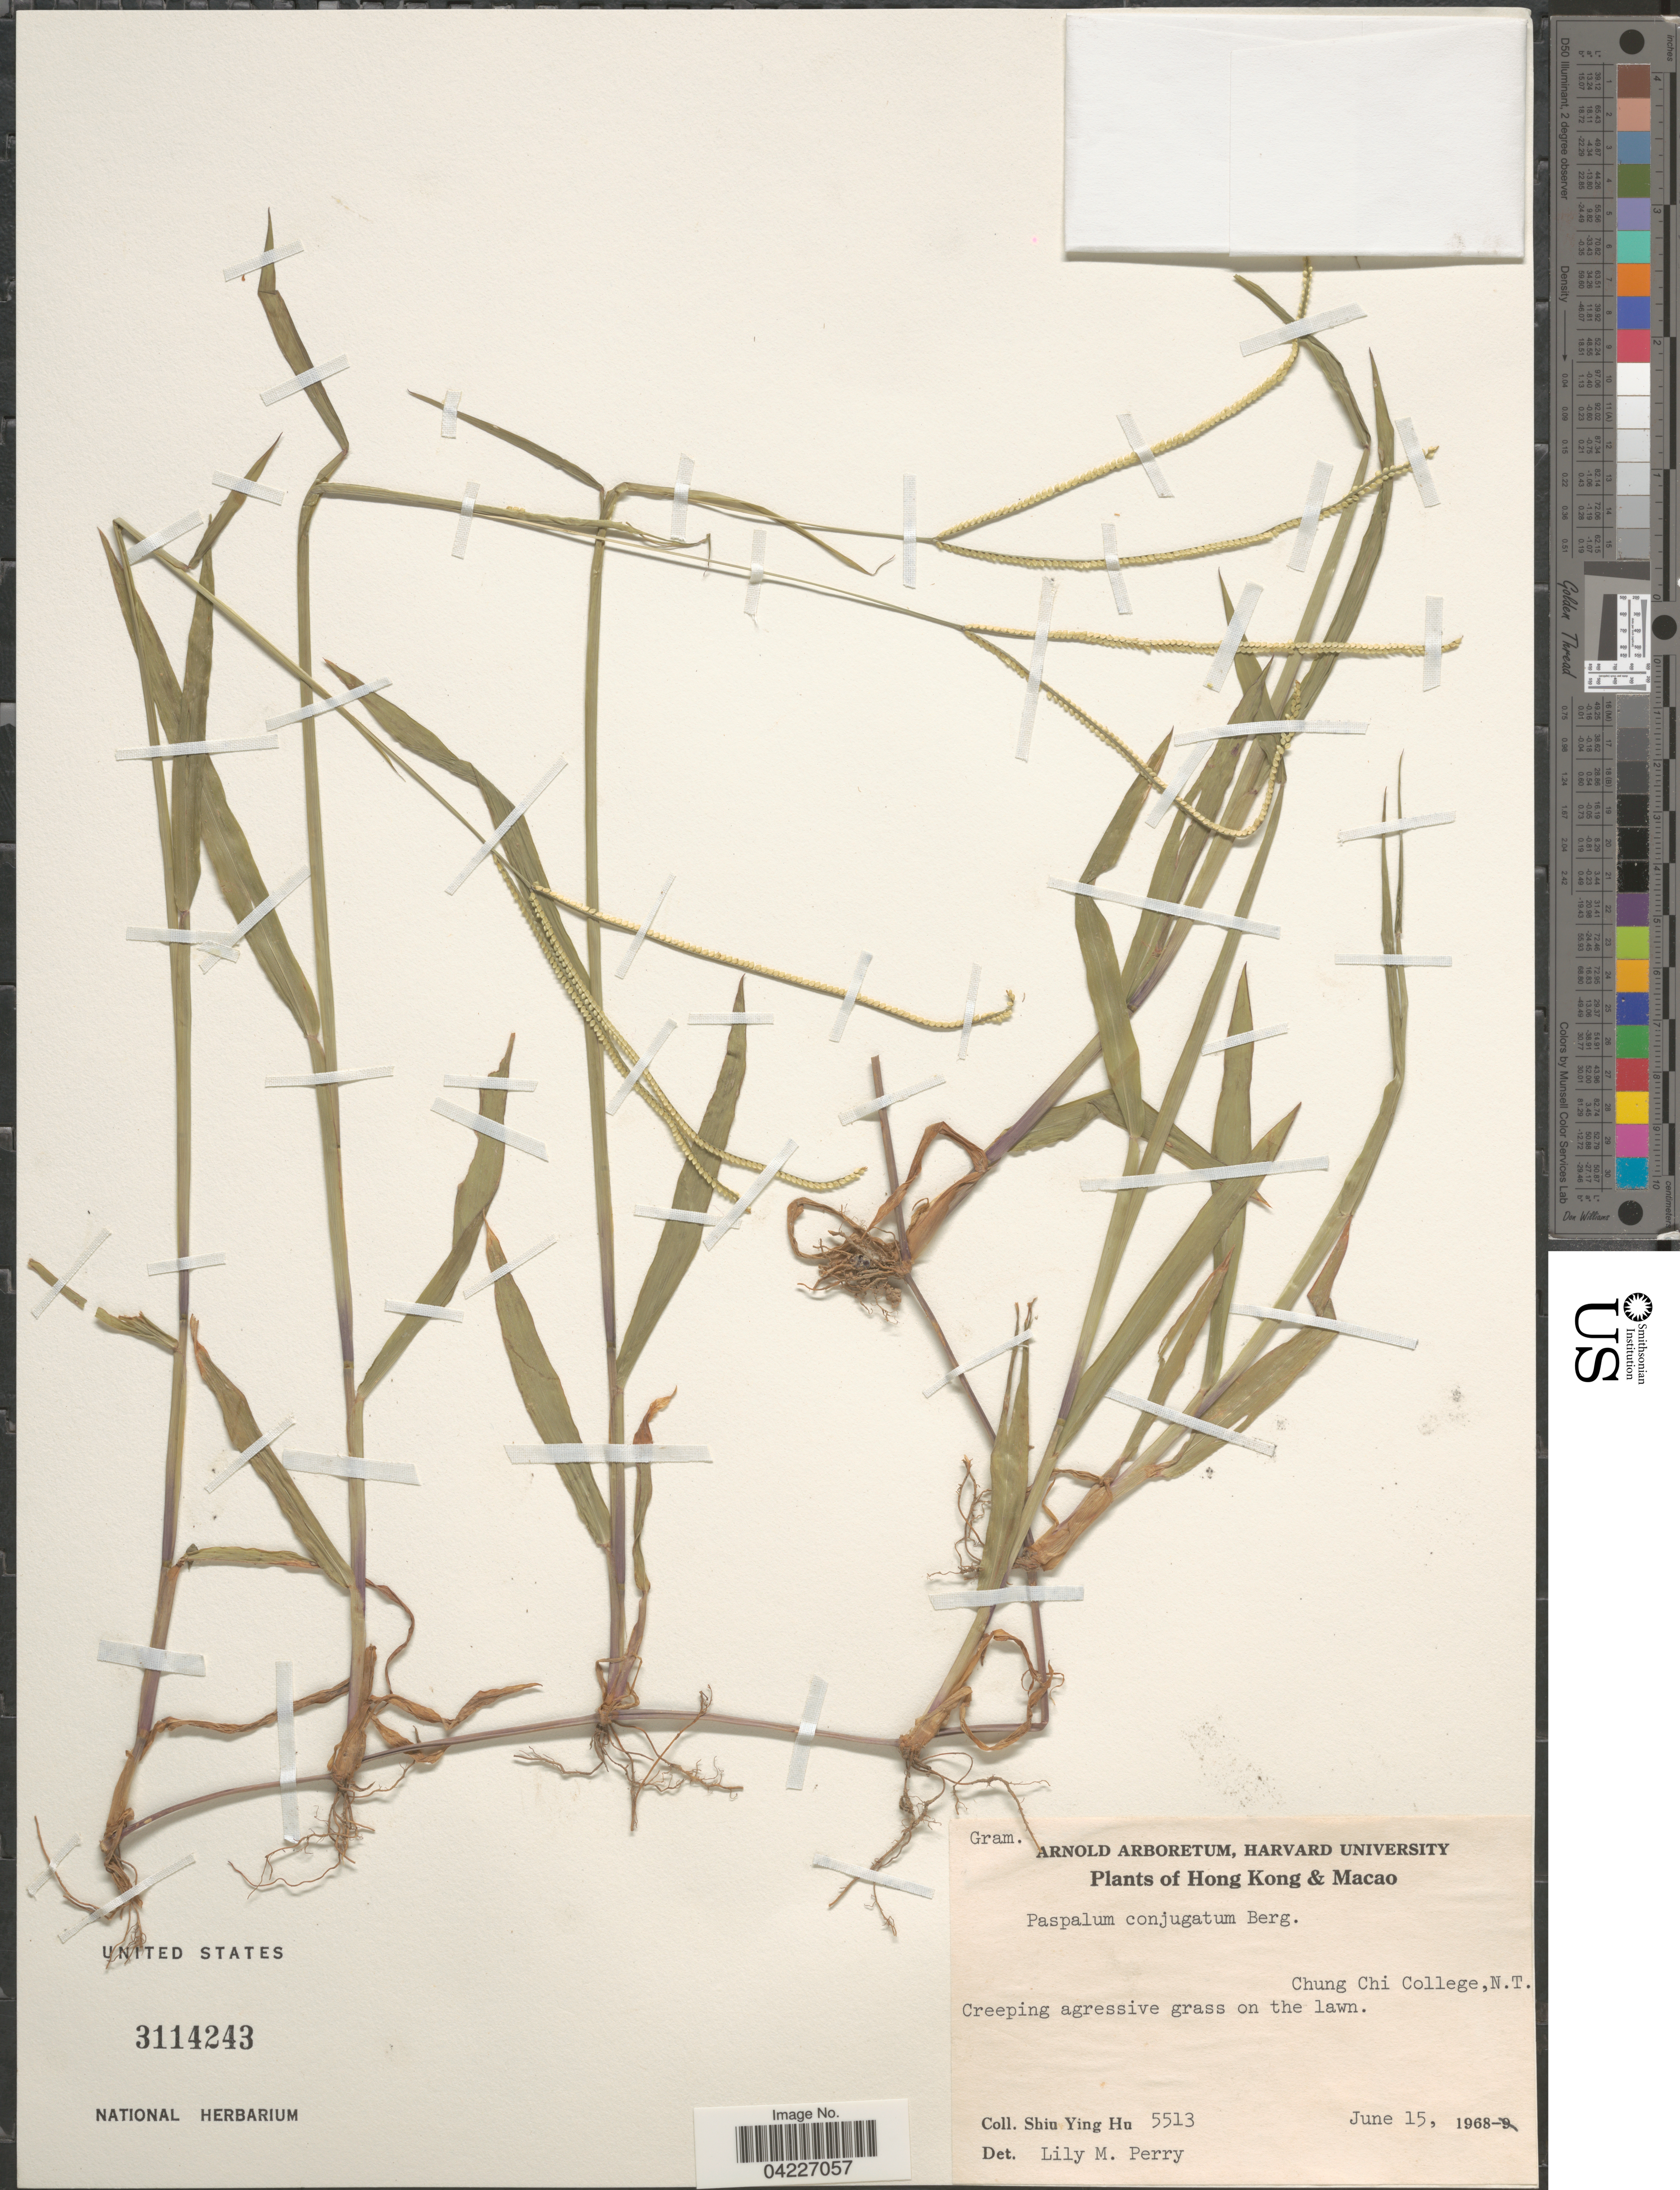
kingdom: Plantae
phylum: Tracheophyta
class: Liliopsida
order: Poales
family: Poaceae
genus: Paspalum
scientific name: Paspalum conjugatum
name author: P.J. Bergius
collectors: S. Y. Hu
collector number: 5513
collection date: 1968-06-15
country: China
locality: Hong Kong & Macao. Chung Chi College, N.T.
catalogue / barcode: US 3114243